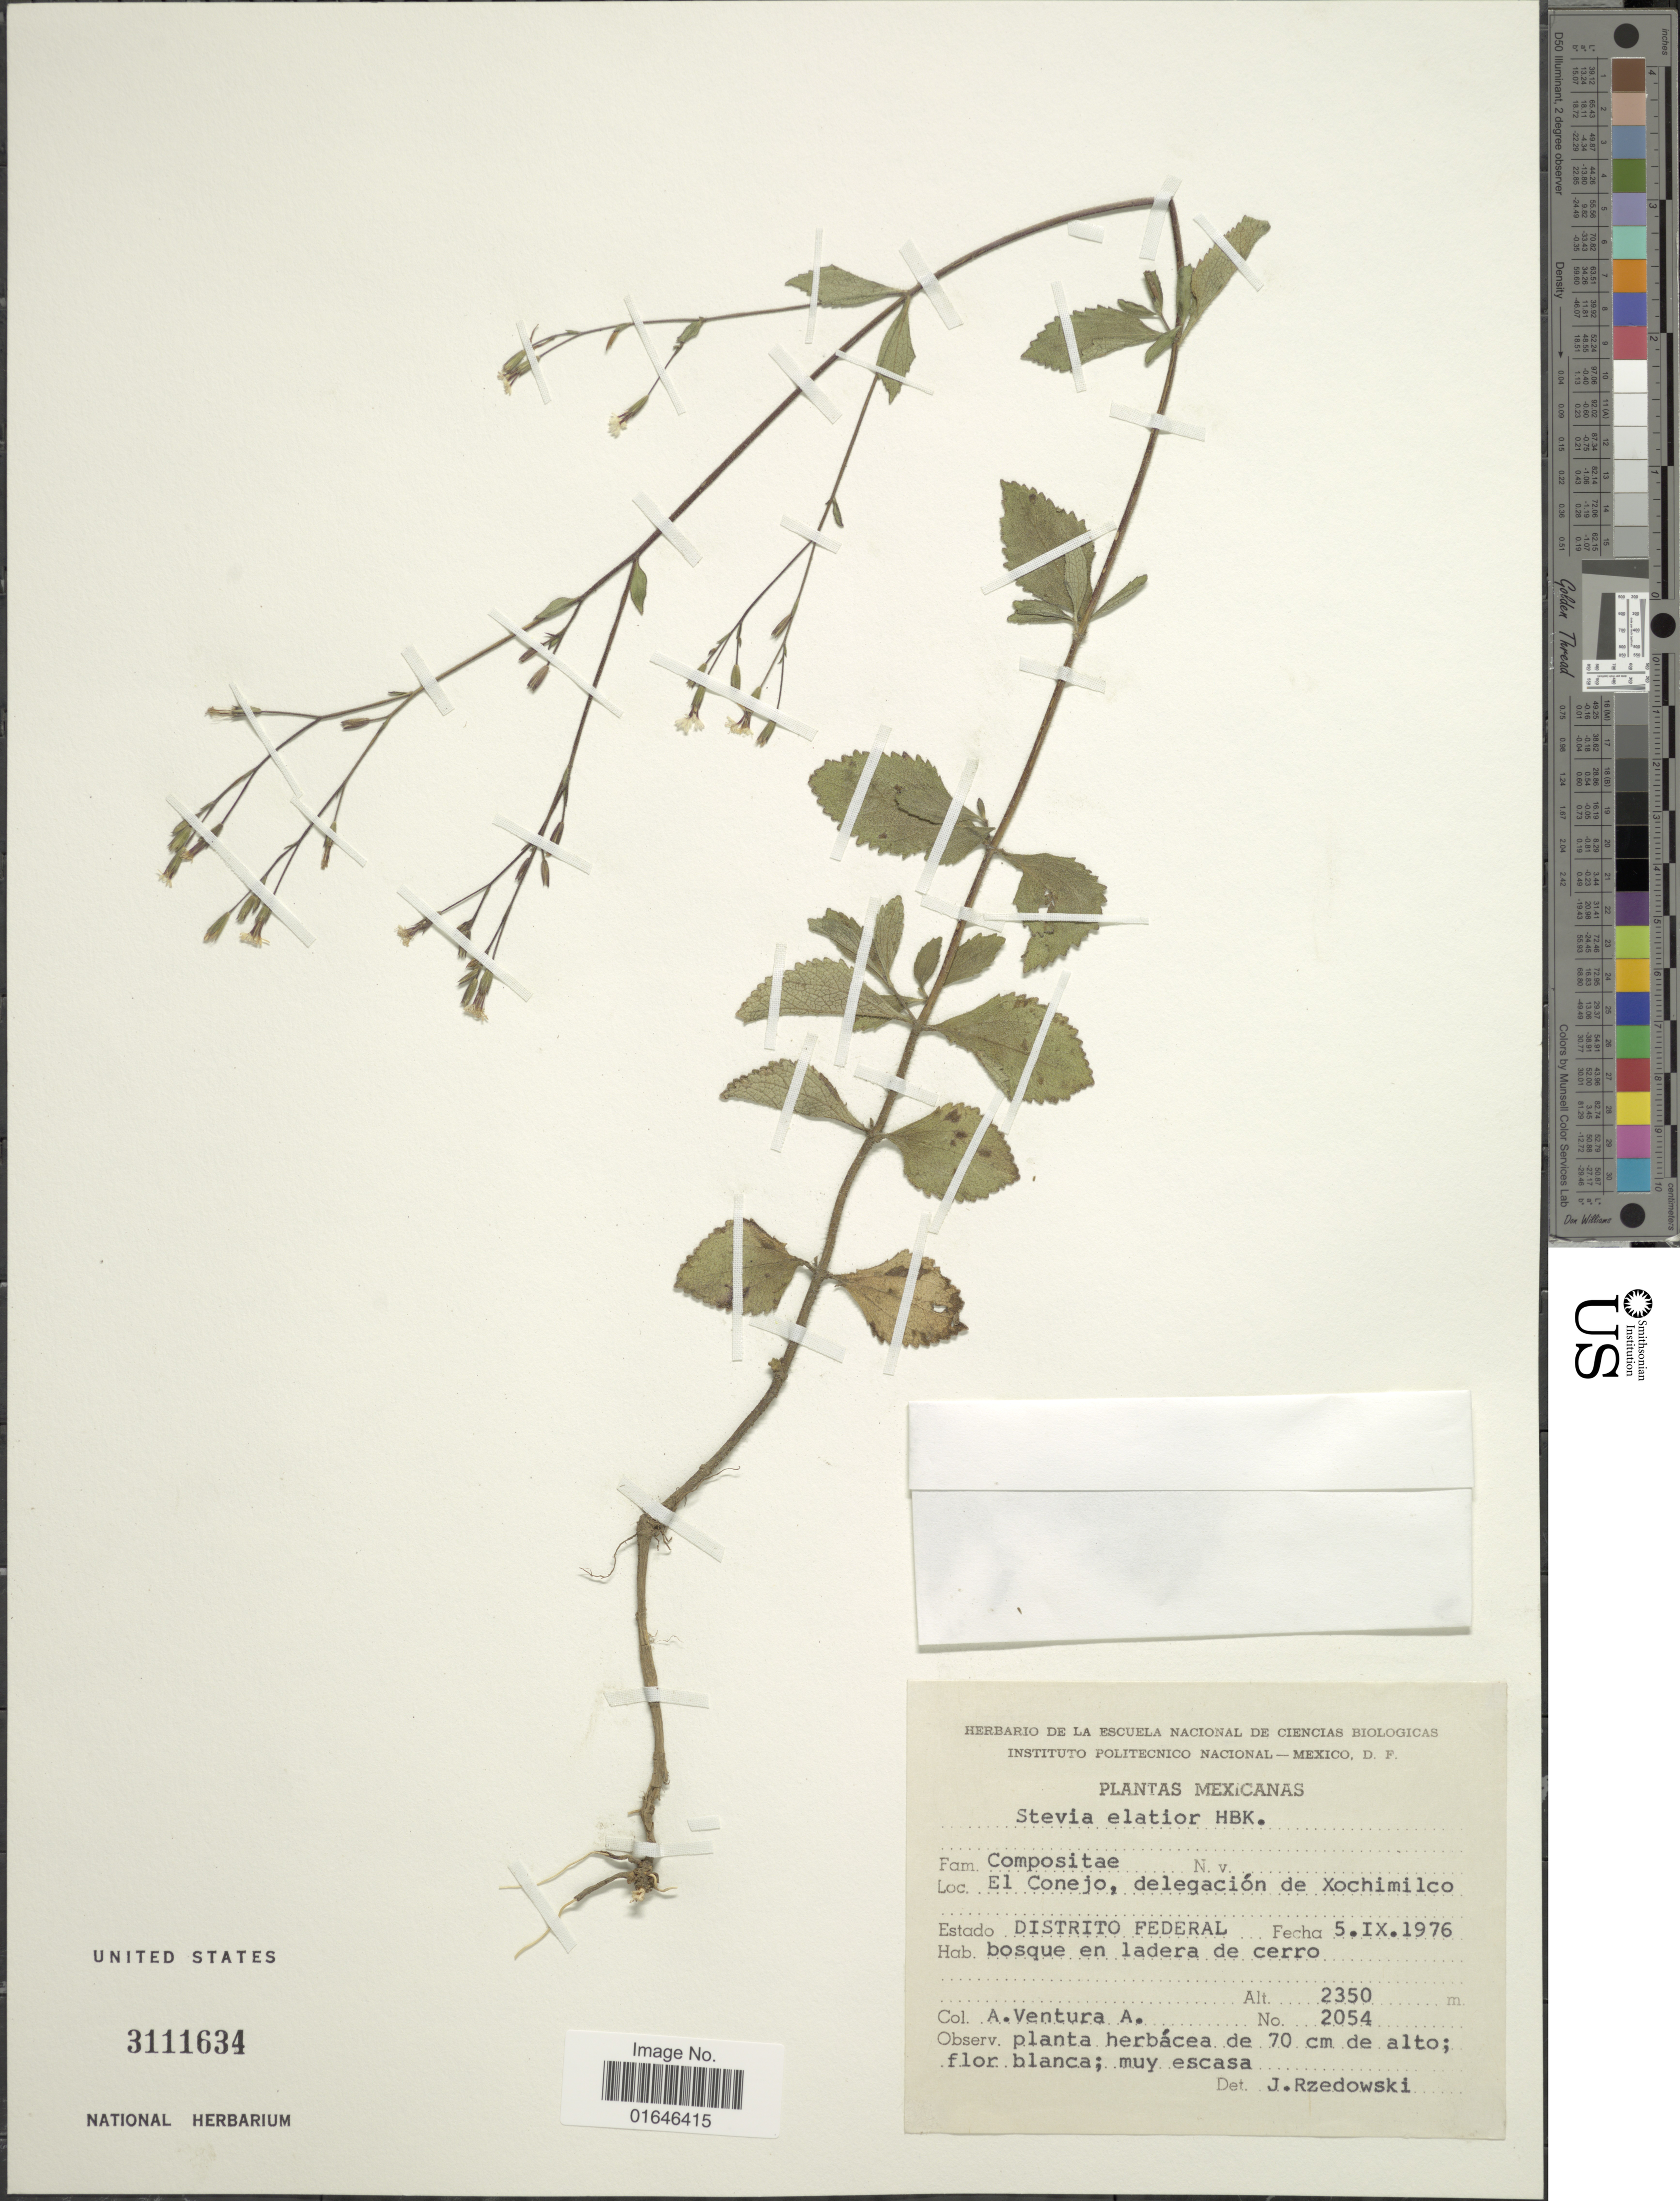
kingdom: Plantae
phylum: Tracheophyta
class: Magnoliopsida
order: Asterales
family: Asteraceae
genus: Stevia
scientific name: Stevia elatior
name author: Kunth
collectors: A. Ventura A.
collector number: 2054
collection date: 1976-09-05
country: Mexico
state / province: Distrito Federal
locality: El Conejo, delegación de Xochimilco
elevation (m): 2350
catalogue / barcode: US 3111634